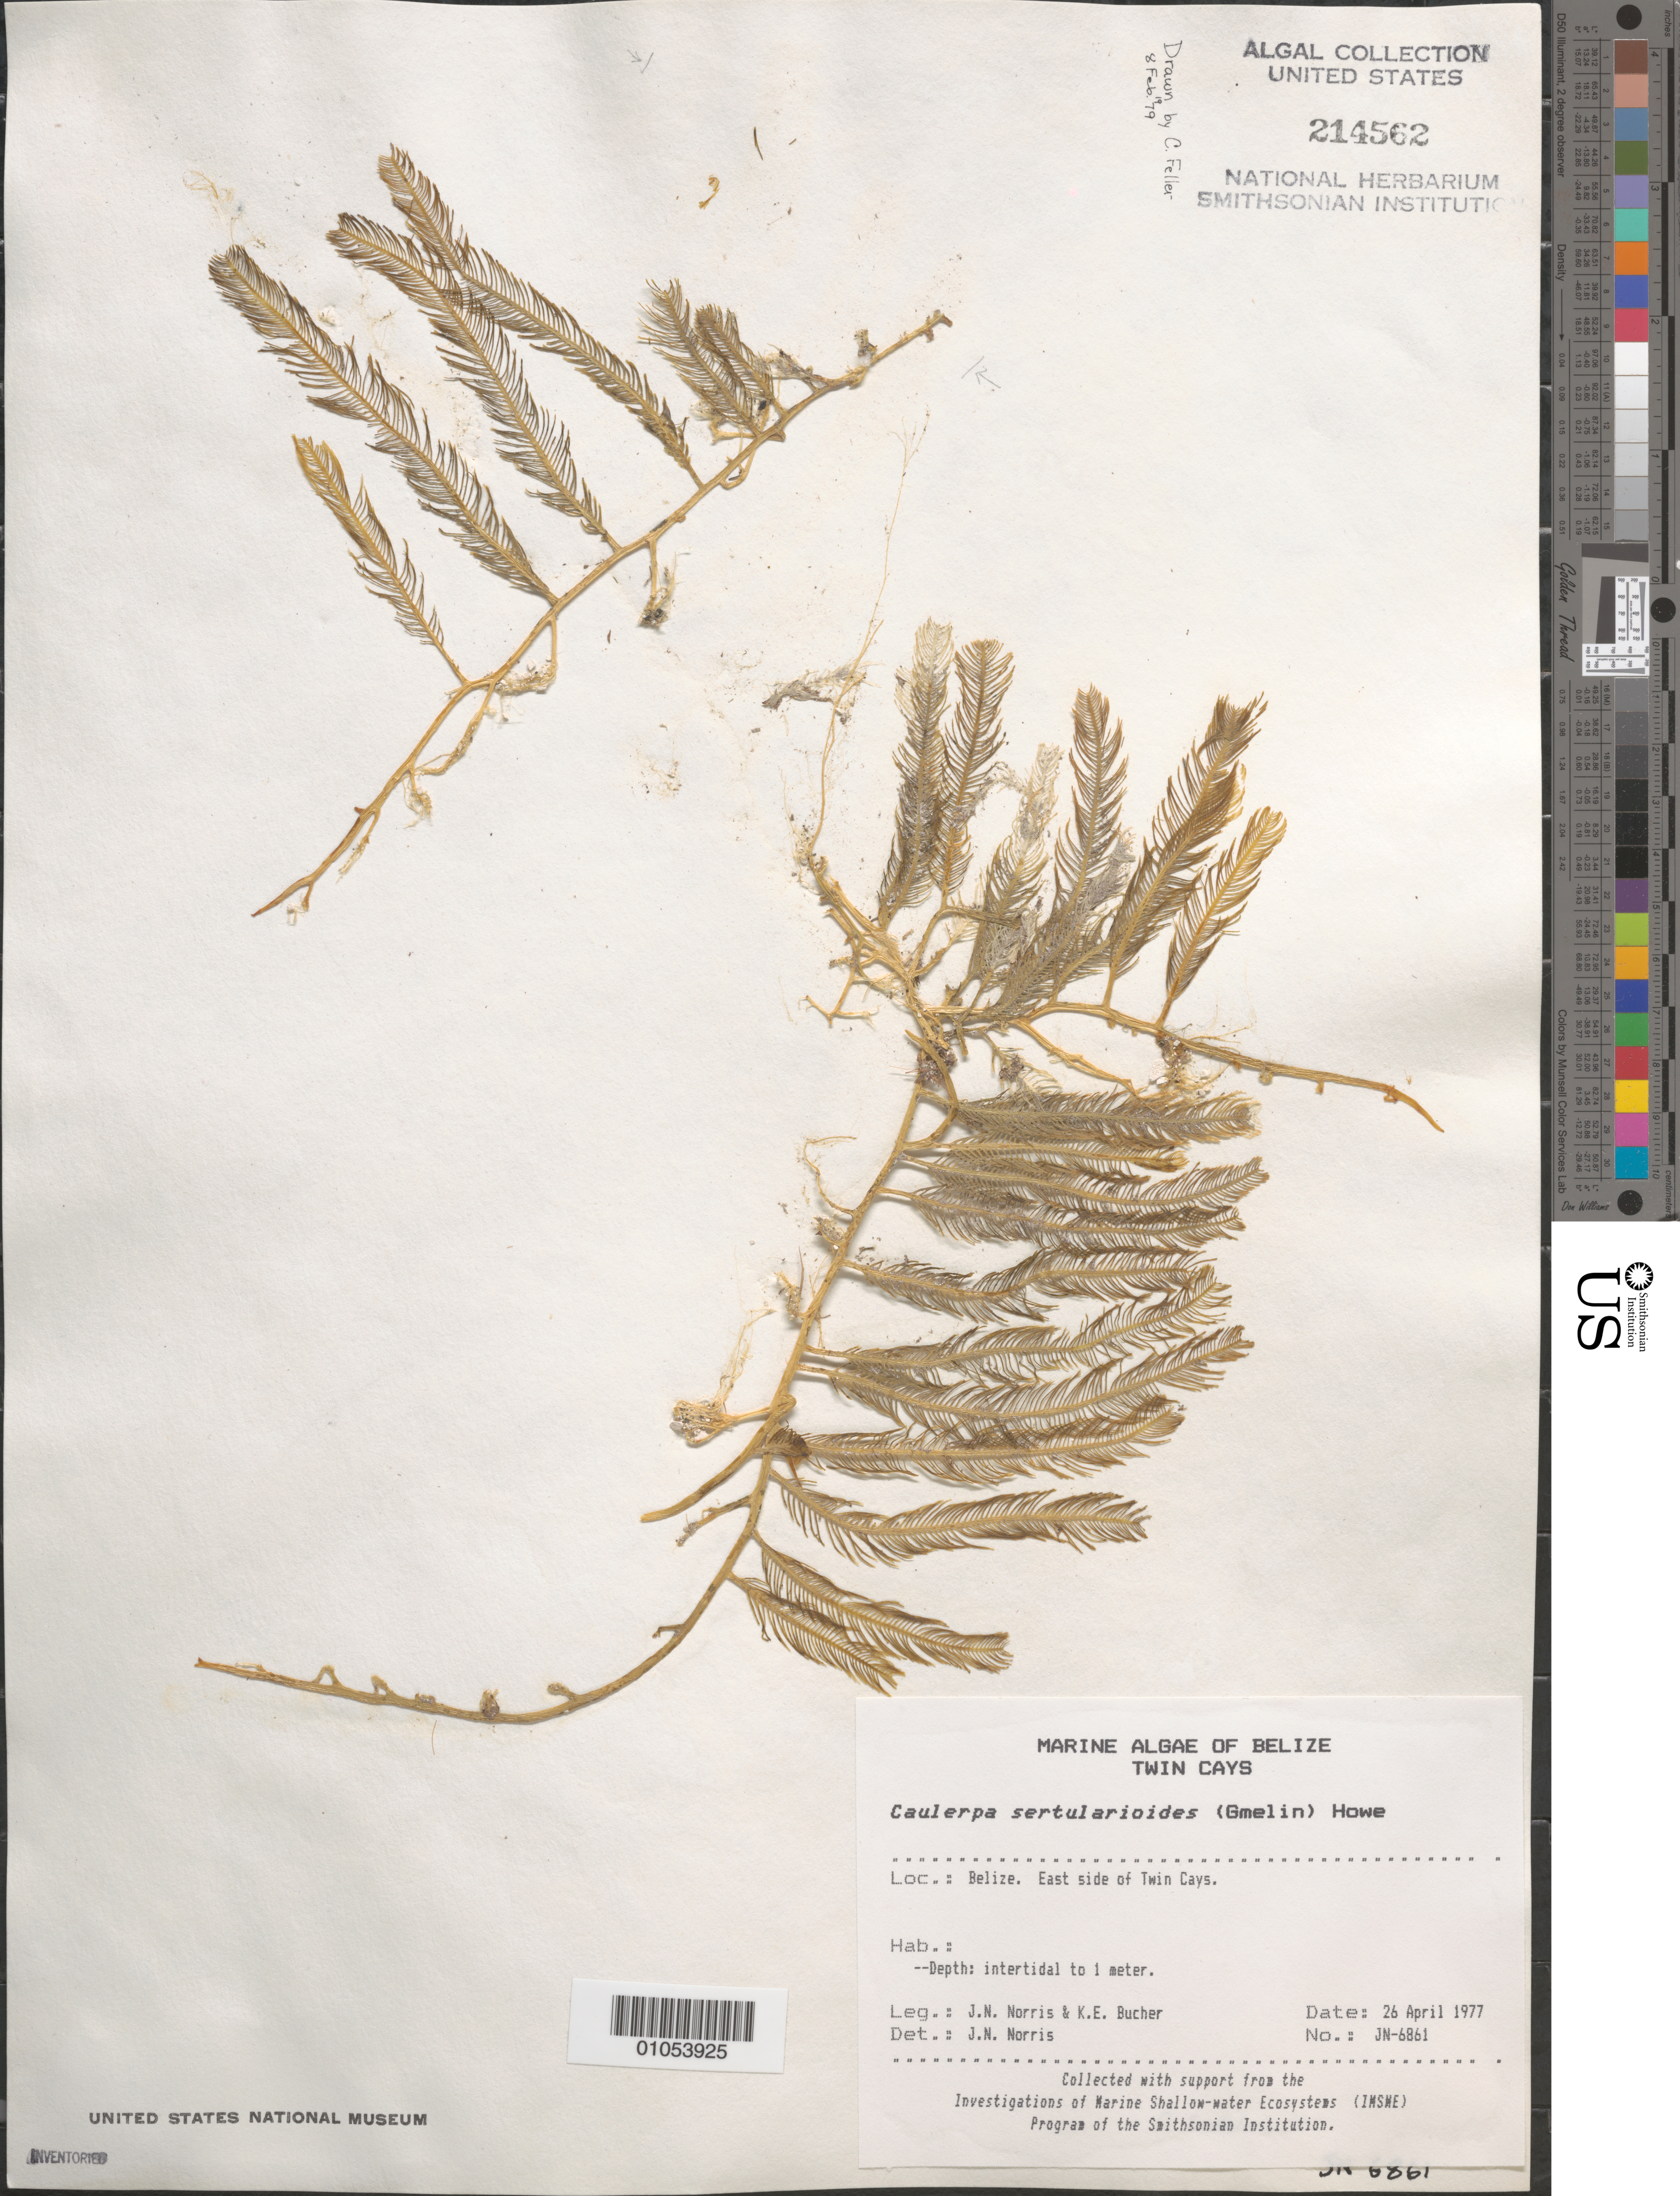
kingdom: Plantae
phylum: Chlorophyta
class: Ulvophyceae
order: Bryopsidales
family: Caulerpaceae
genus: Caulerpa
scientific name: Caulerpa sertularioides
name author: (S.G. Gmel.) M. Howe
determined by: Norris, James N.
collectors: J. N. Norris & K. E. Bucher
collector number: JN-6861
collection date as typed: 26 Apr 1977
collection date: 1977-04-26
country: Belize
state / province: Stann Creek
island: Twin Cays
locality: East side of Twin Cays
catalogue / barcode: US 214562